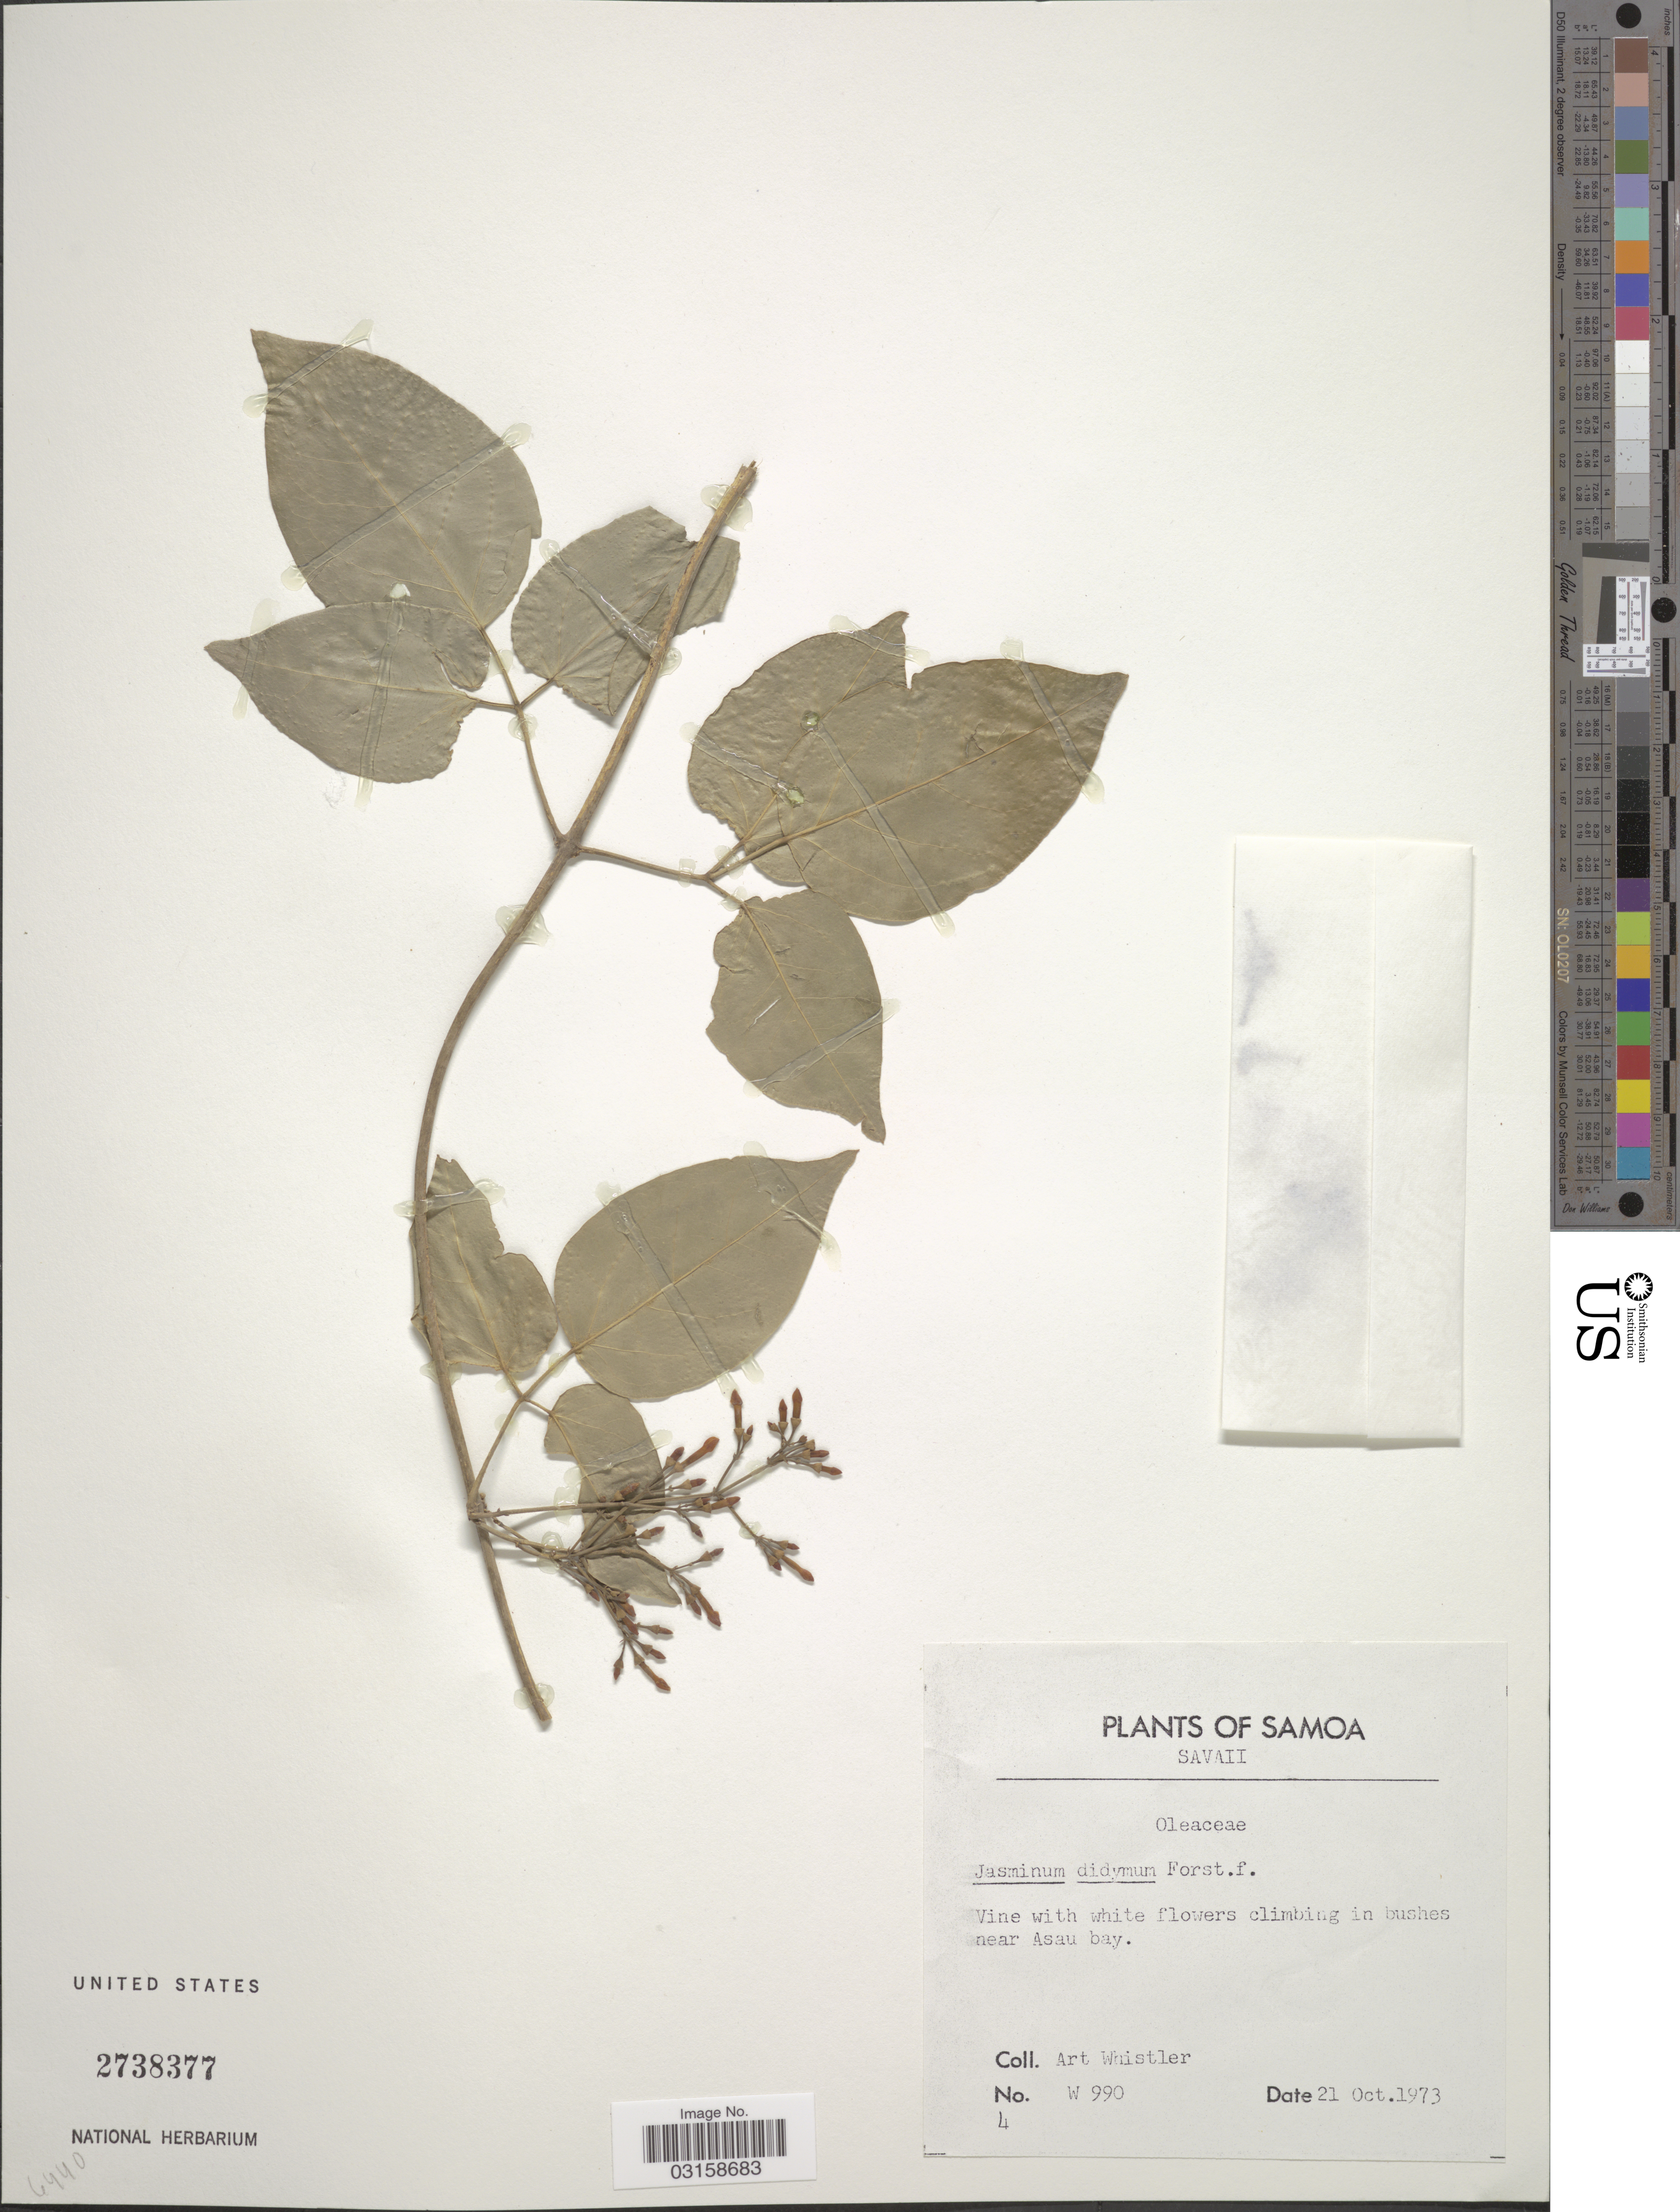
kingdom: Plantae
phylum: Tracheophyta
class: Magnoliopsida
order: Lamiales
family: Oleaceae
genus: Jasminum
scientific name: Jasminum didymum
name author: G. Forst.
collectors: A. Whistler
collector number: W990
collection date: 1973-10-21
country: Samoa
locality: Samoa. Savaii. Near Asau bay.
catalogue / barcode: US 2738377